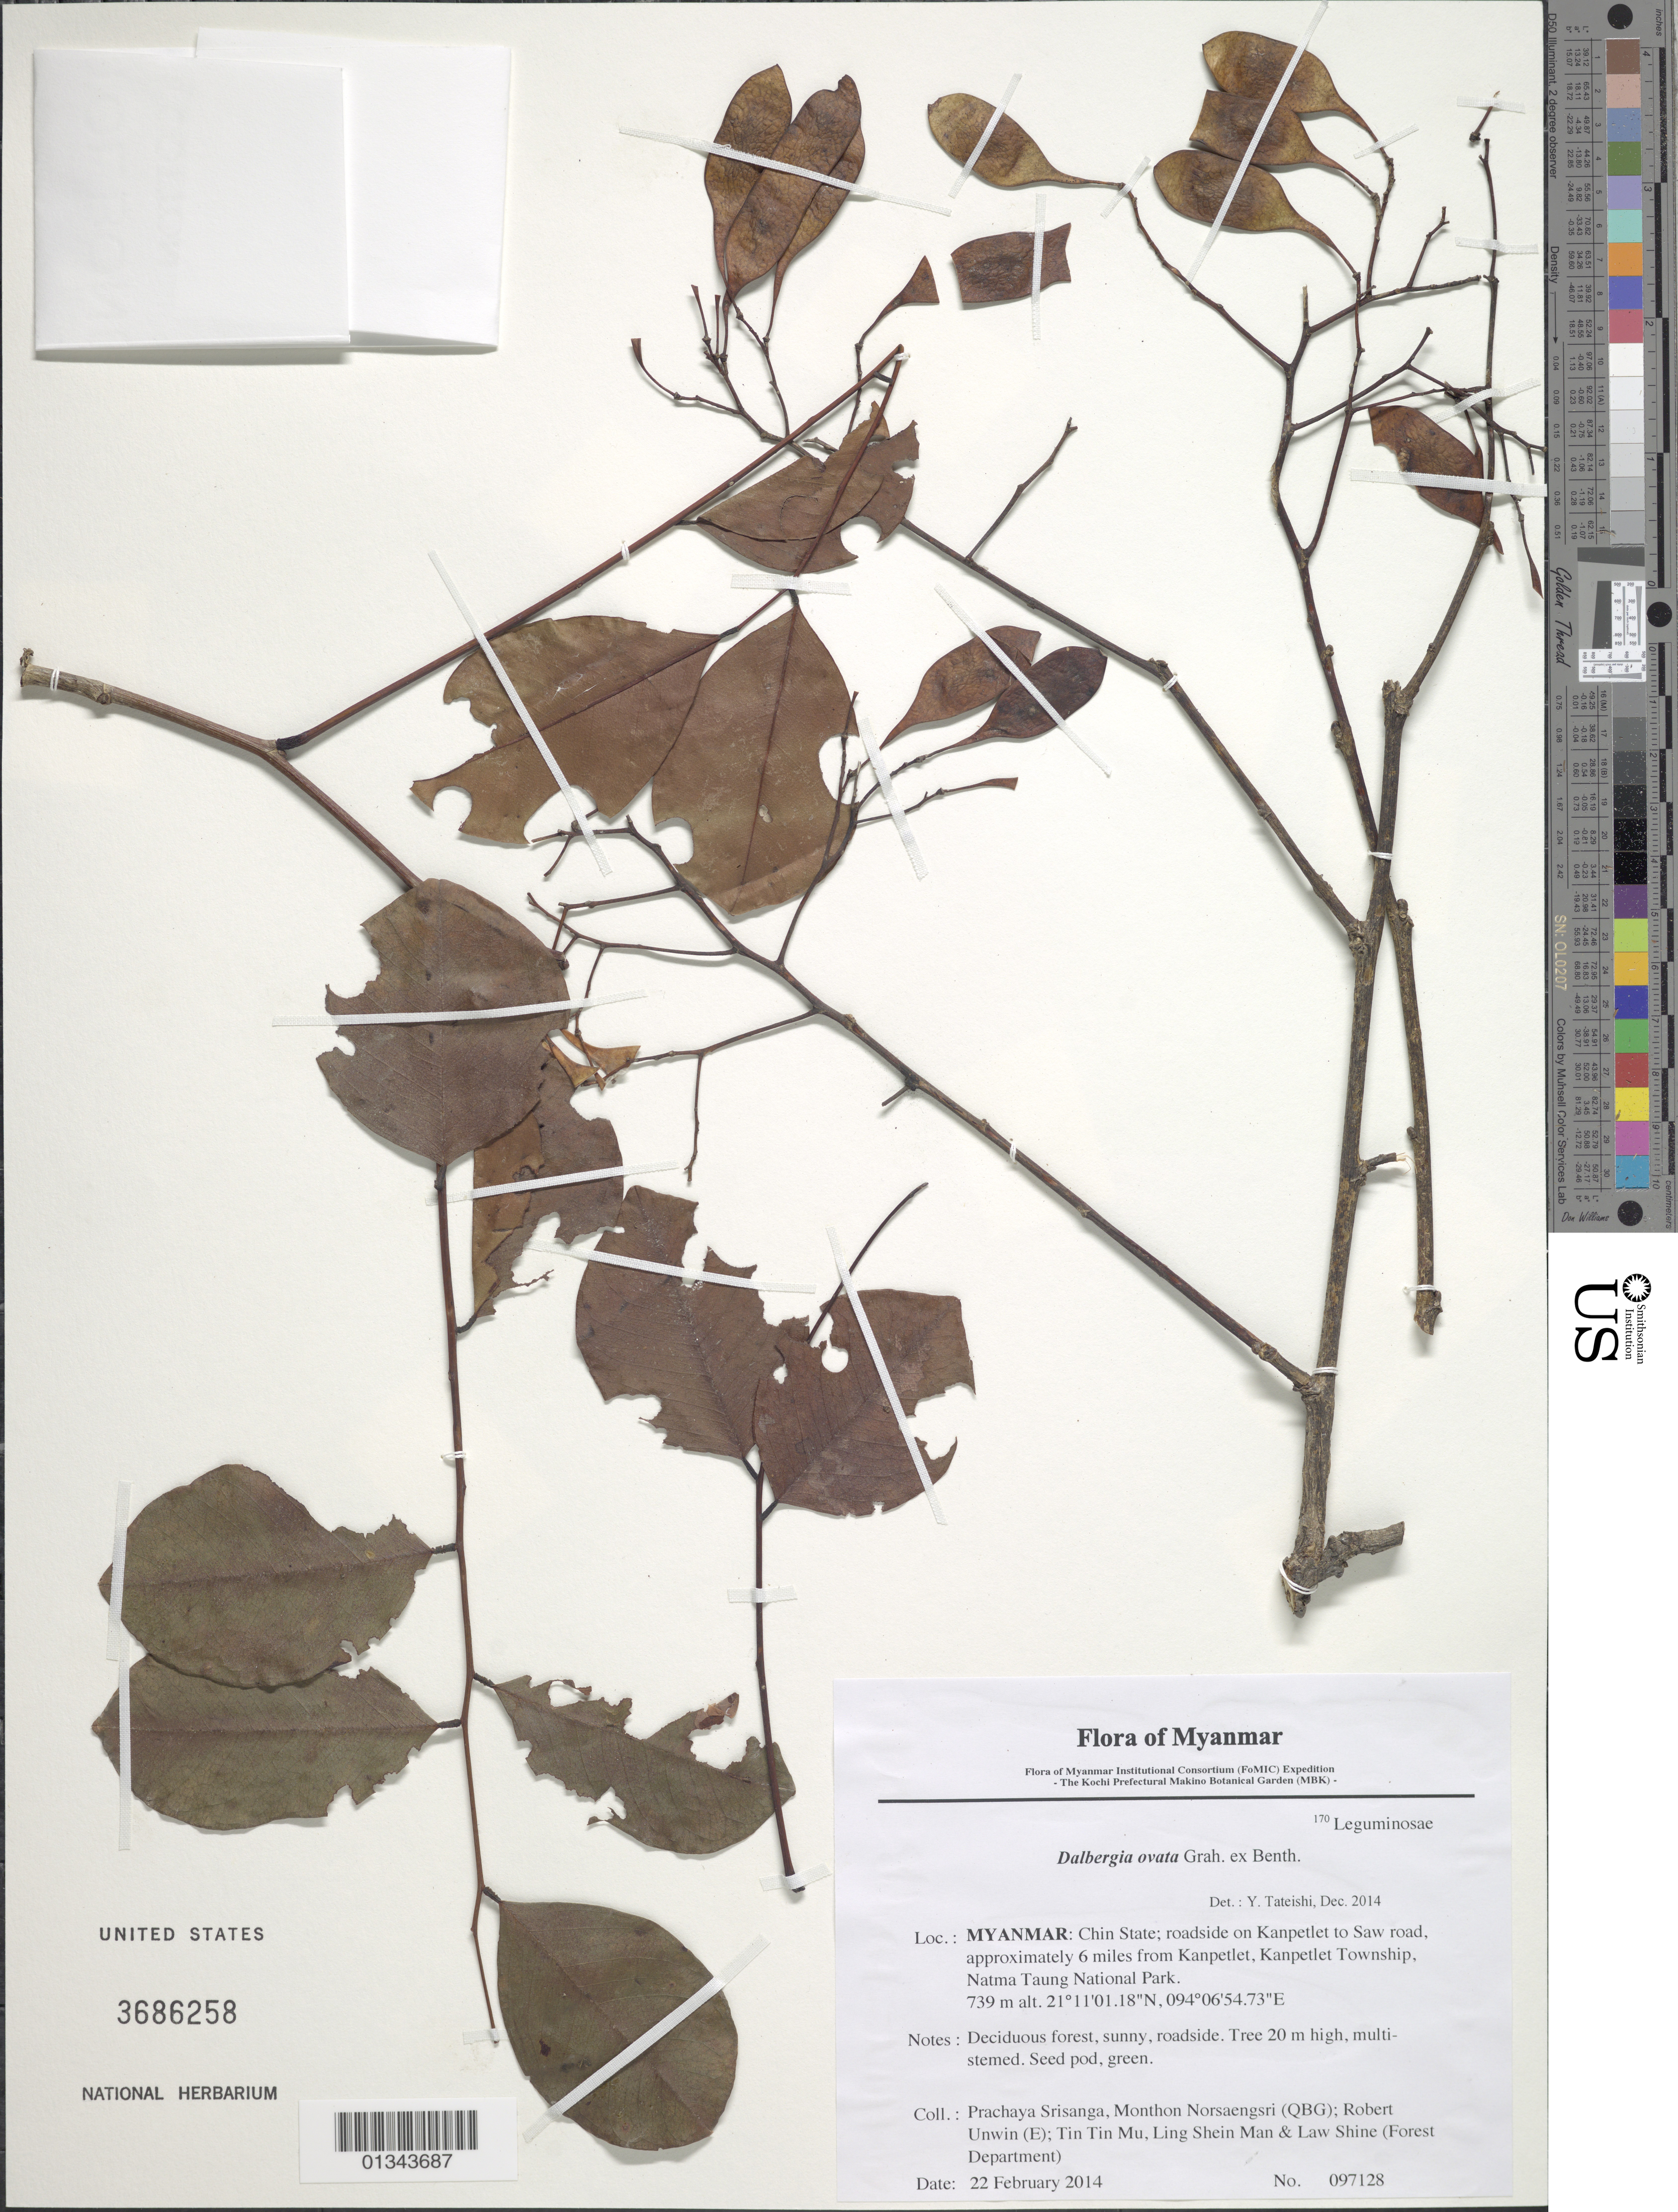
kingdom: Plantae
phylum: Tracheophyta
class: Magnoliopsida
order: Fabales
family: Fabaceae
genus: Dalbergia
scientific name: Dalbergia ovata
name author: Graham ex Benth.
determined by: Baba, Y.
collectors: P. Srisanga, M. Norsaengsri, R. Unwin, Tin Tin Mu, Ling Shein Man & L. Shine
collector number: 97128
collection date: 2014-02-22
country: Myanmar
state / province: Chin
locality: Roadside on Kanpetlet to Saw road, approximately 6 miles from Kanpetlet, Kanpetlet Township, Natma Taung National Park.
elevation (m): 739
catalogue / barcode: US 3686258